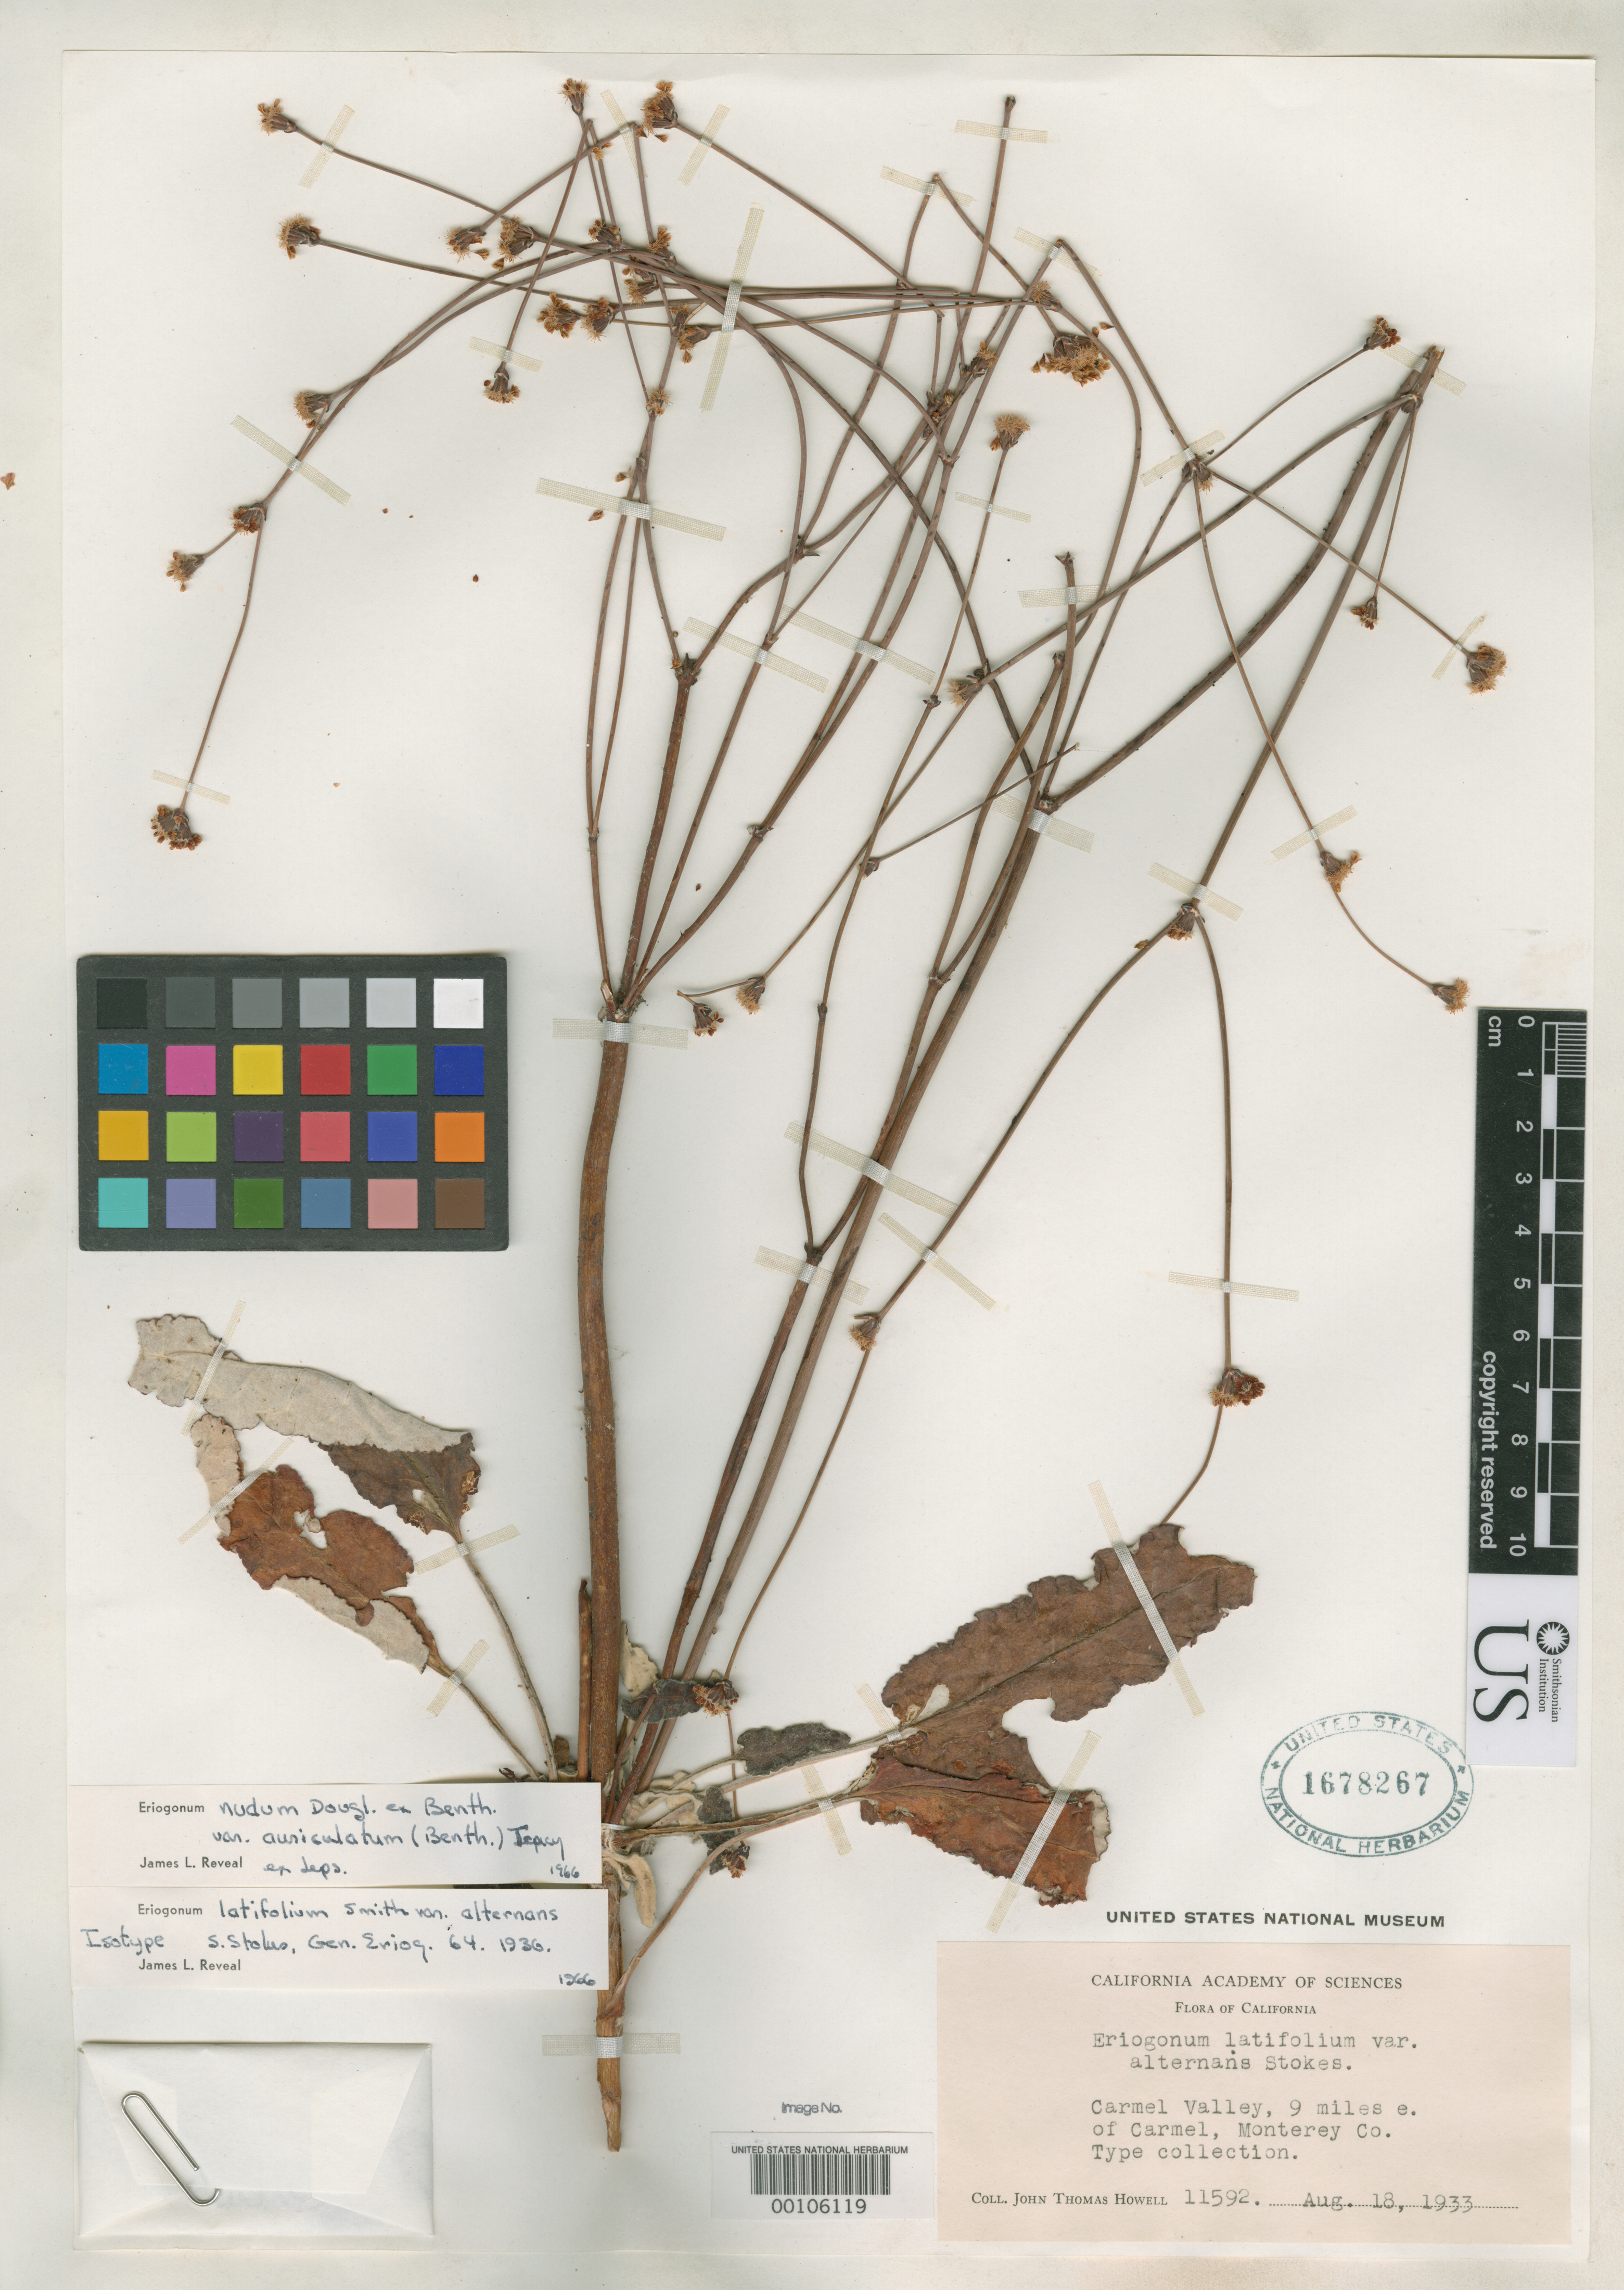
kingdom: Plantae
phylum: Tracheophyta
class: Magnoliopsida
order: Caryophyllales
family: Polygonaceae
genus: Eriogonum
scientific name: Eriogonum latifolium var. alternans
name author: S. Stokes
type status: Isotype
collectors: J. T. Howell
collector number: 11592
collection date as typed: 18 Aug 1933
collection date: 1933-08-18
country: United States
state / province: California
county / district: Monterey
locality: Carmel Valley, east of Carmel.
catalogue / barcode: US 1678267